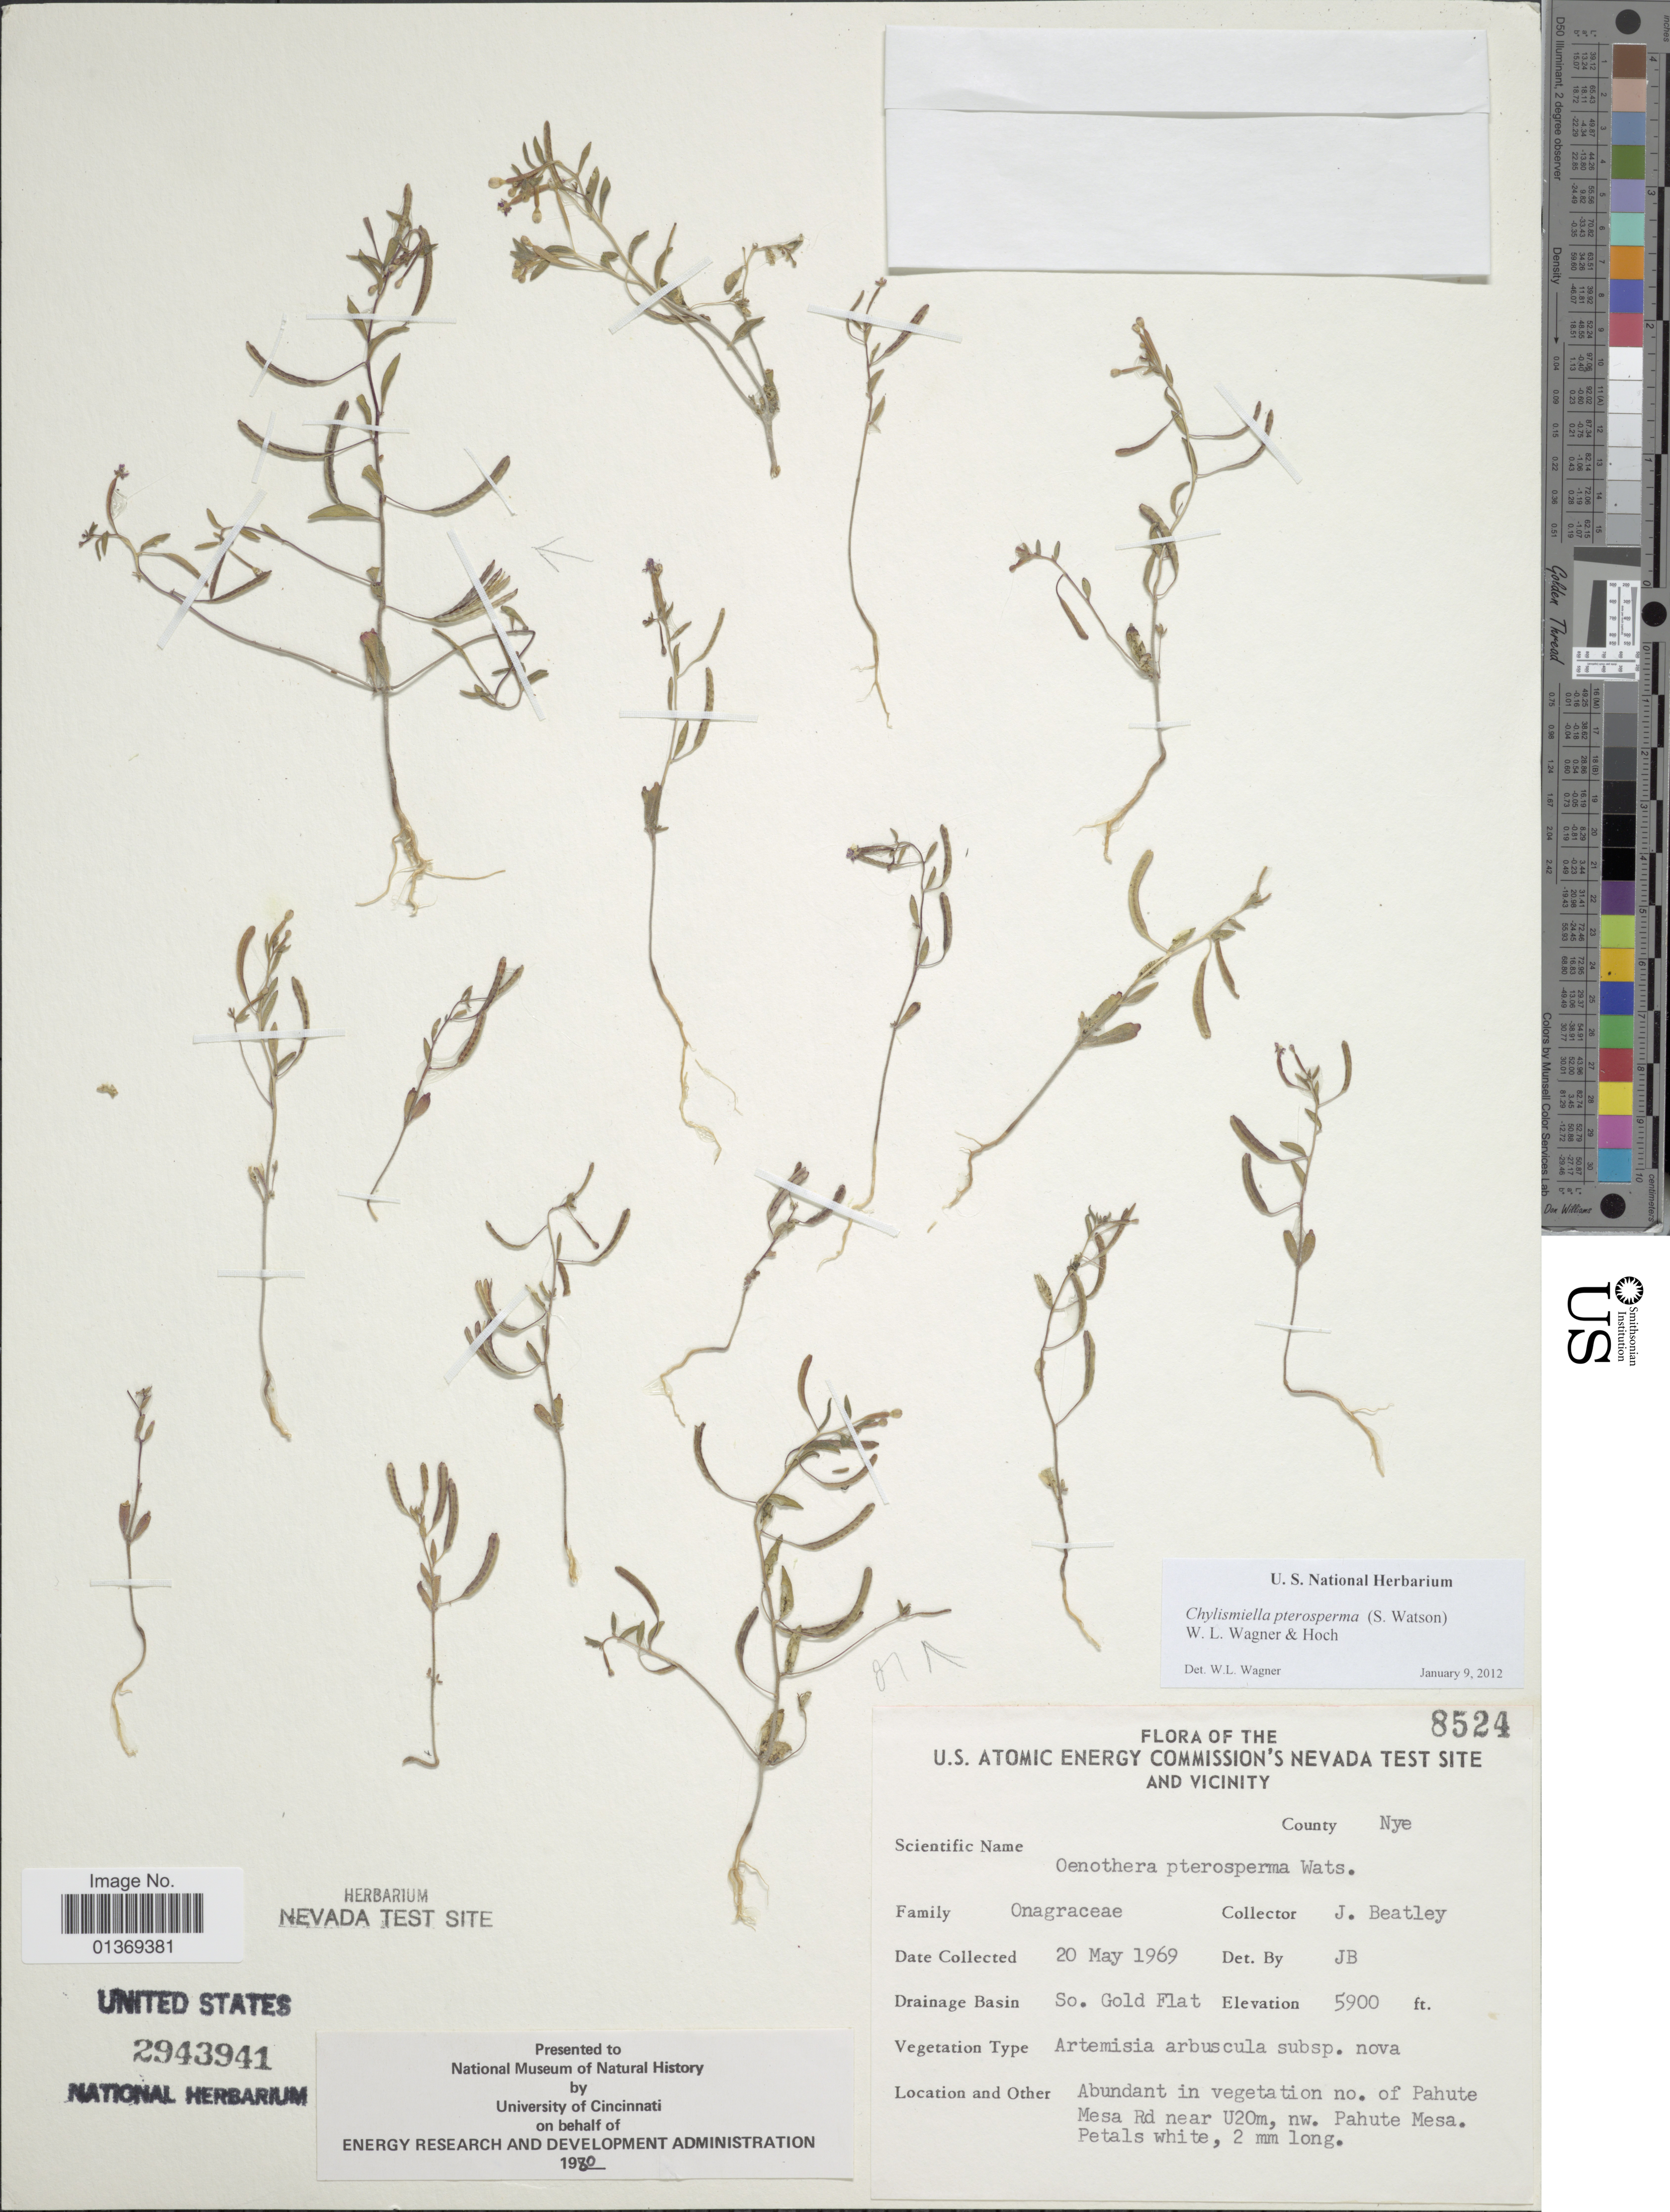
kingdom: Plantae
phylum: Tracheophyta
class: Magnoliopsida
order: Myrtales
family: Onagraceae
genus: Chylismiella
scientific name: Chylismiella pterosperma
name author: (S. Watson) W.L. Wagner & Hoch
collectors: J. C. Beatley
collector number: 8524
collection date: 1969-05-20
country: United States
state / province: Nevada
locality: U.S. Atomic Energy Commission's Nevada Test Site and Vicinity, County Nye, So. Gold Flat, Pahute Mesa Rd near U20m, nw. Pahute Mesa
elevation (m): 1798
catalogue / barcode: US 2943941